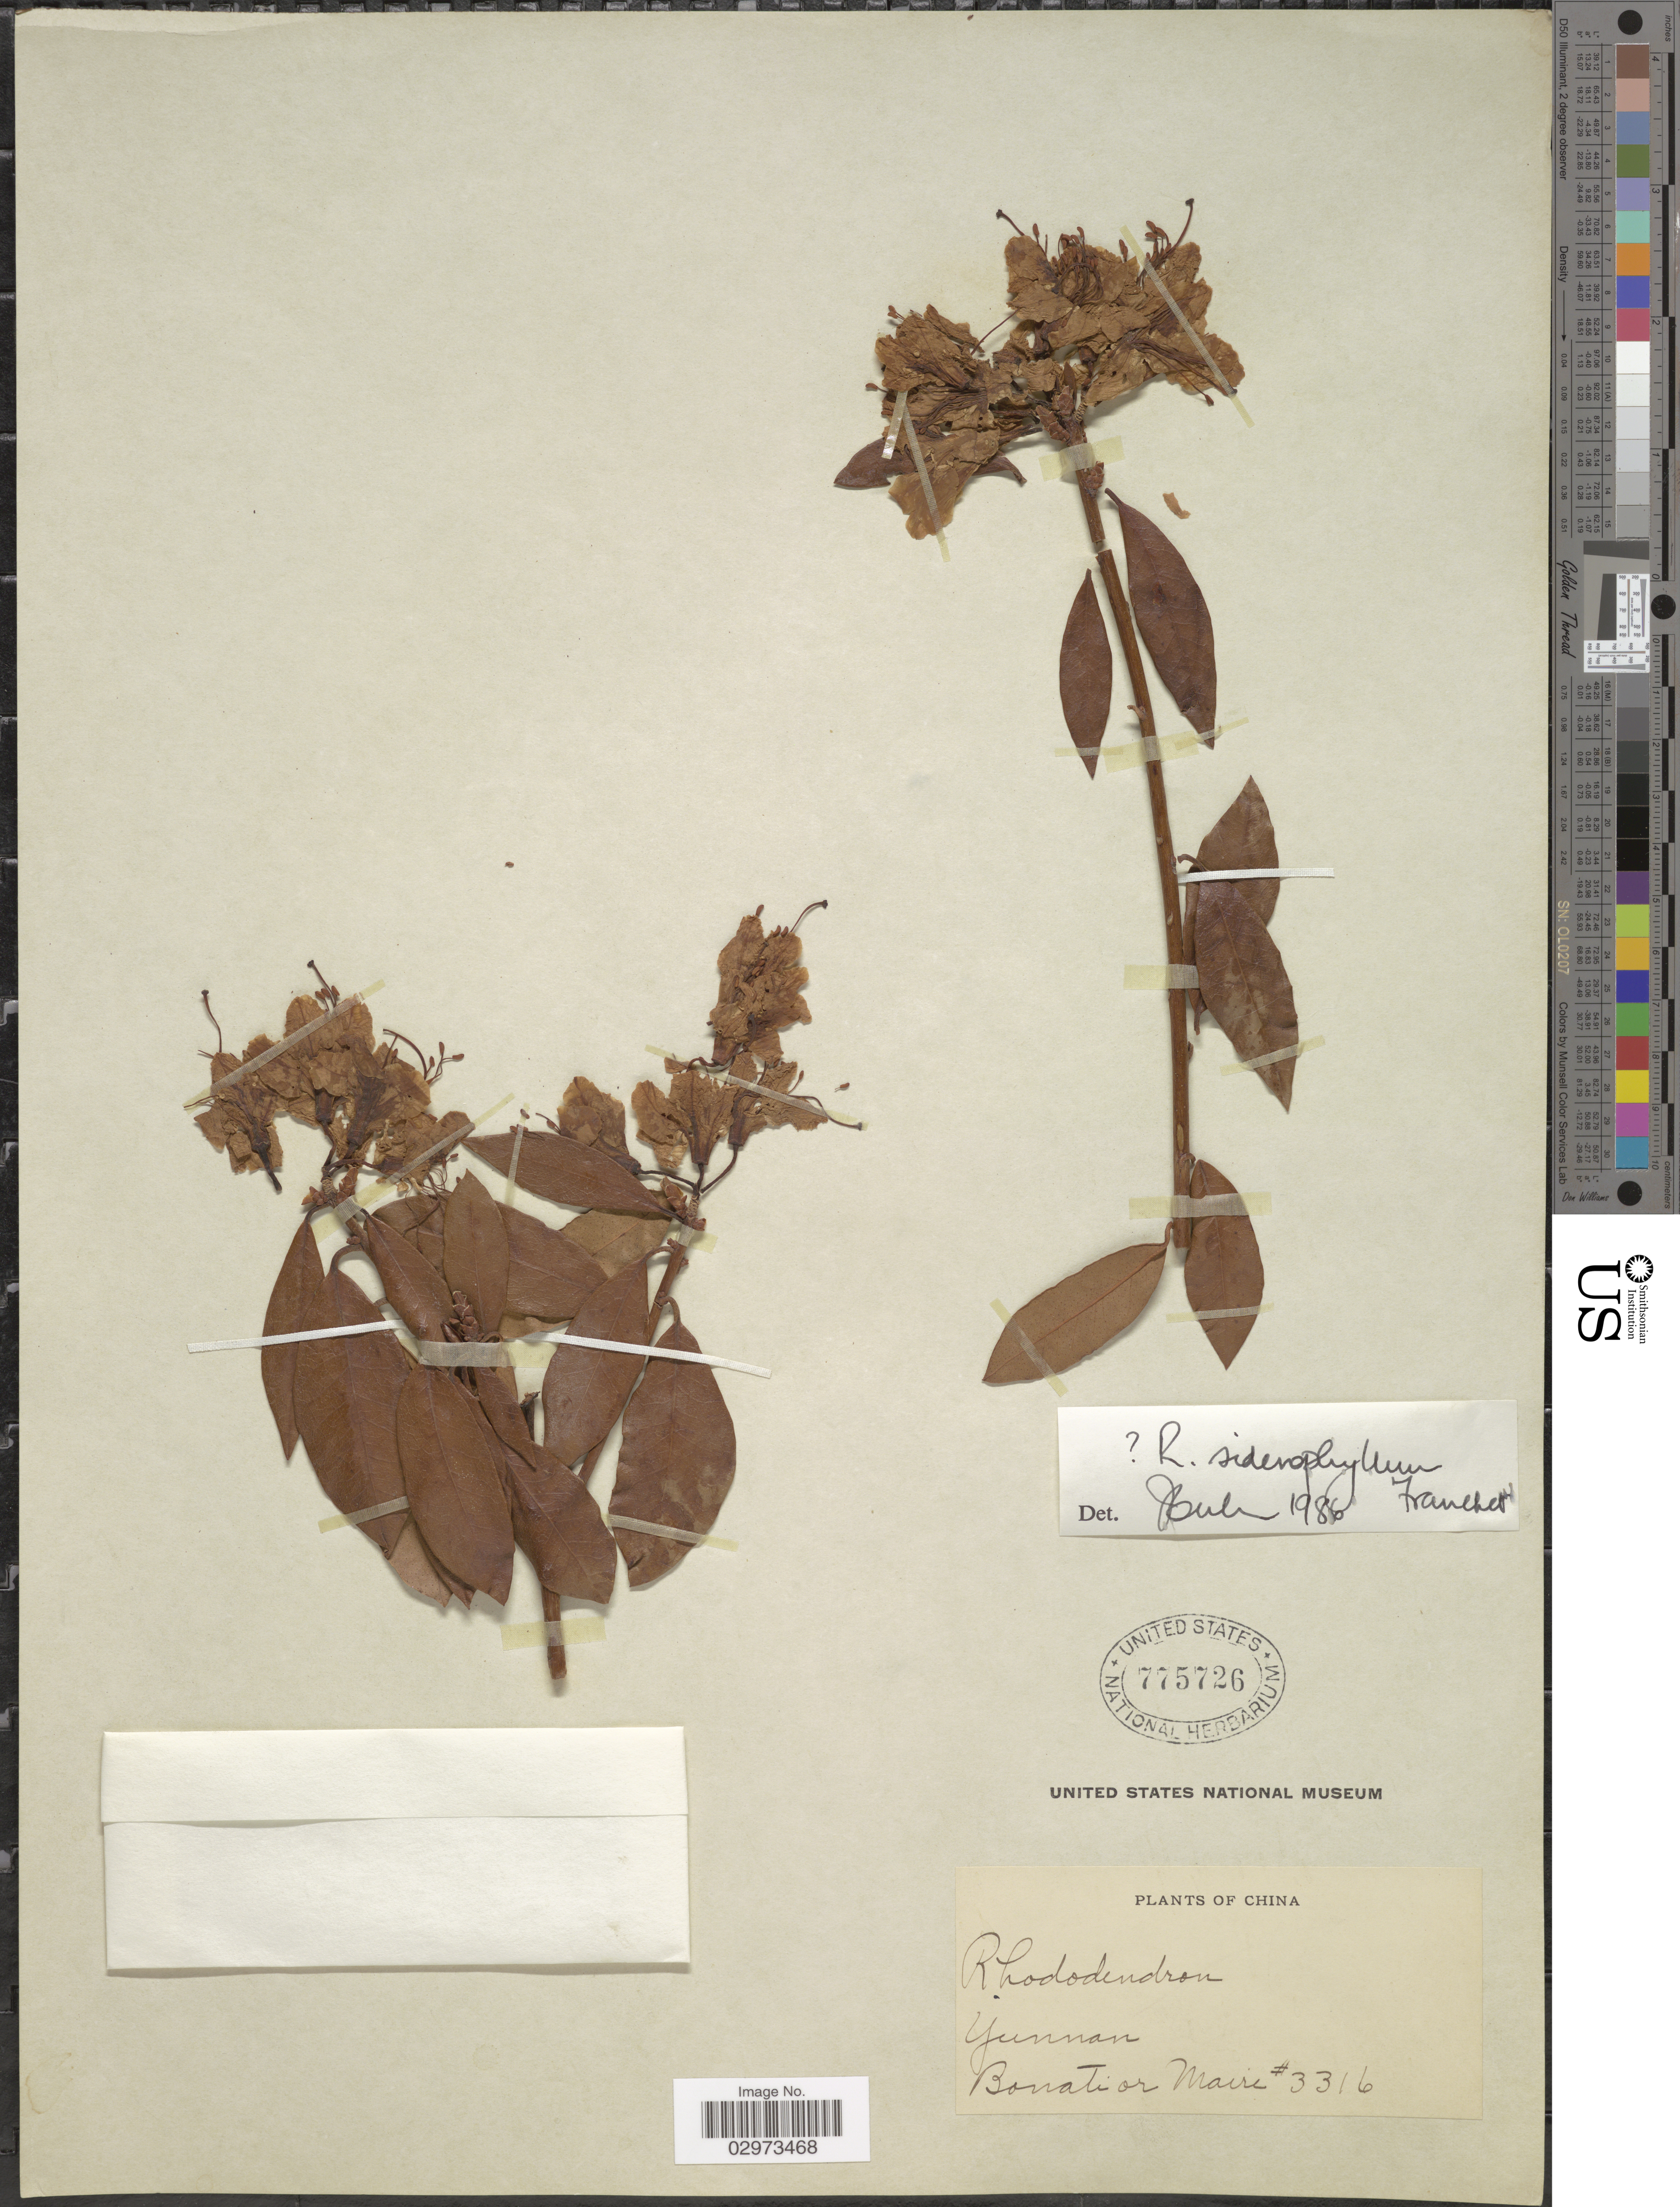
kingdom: Plantae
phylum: Tracheophyta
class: Magnoliopsida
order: Ericales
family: Ericaceae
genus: Rhododendron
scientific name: Rhododendron siderophyllum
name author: Franch.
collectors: B. Maire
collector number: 3316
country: China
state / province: Yunnan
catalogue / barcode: US 775726